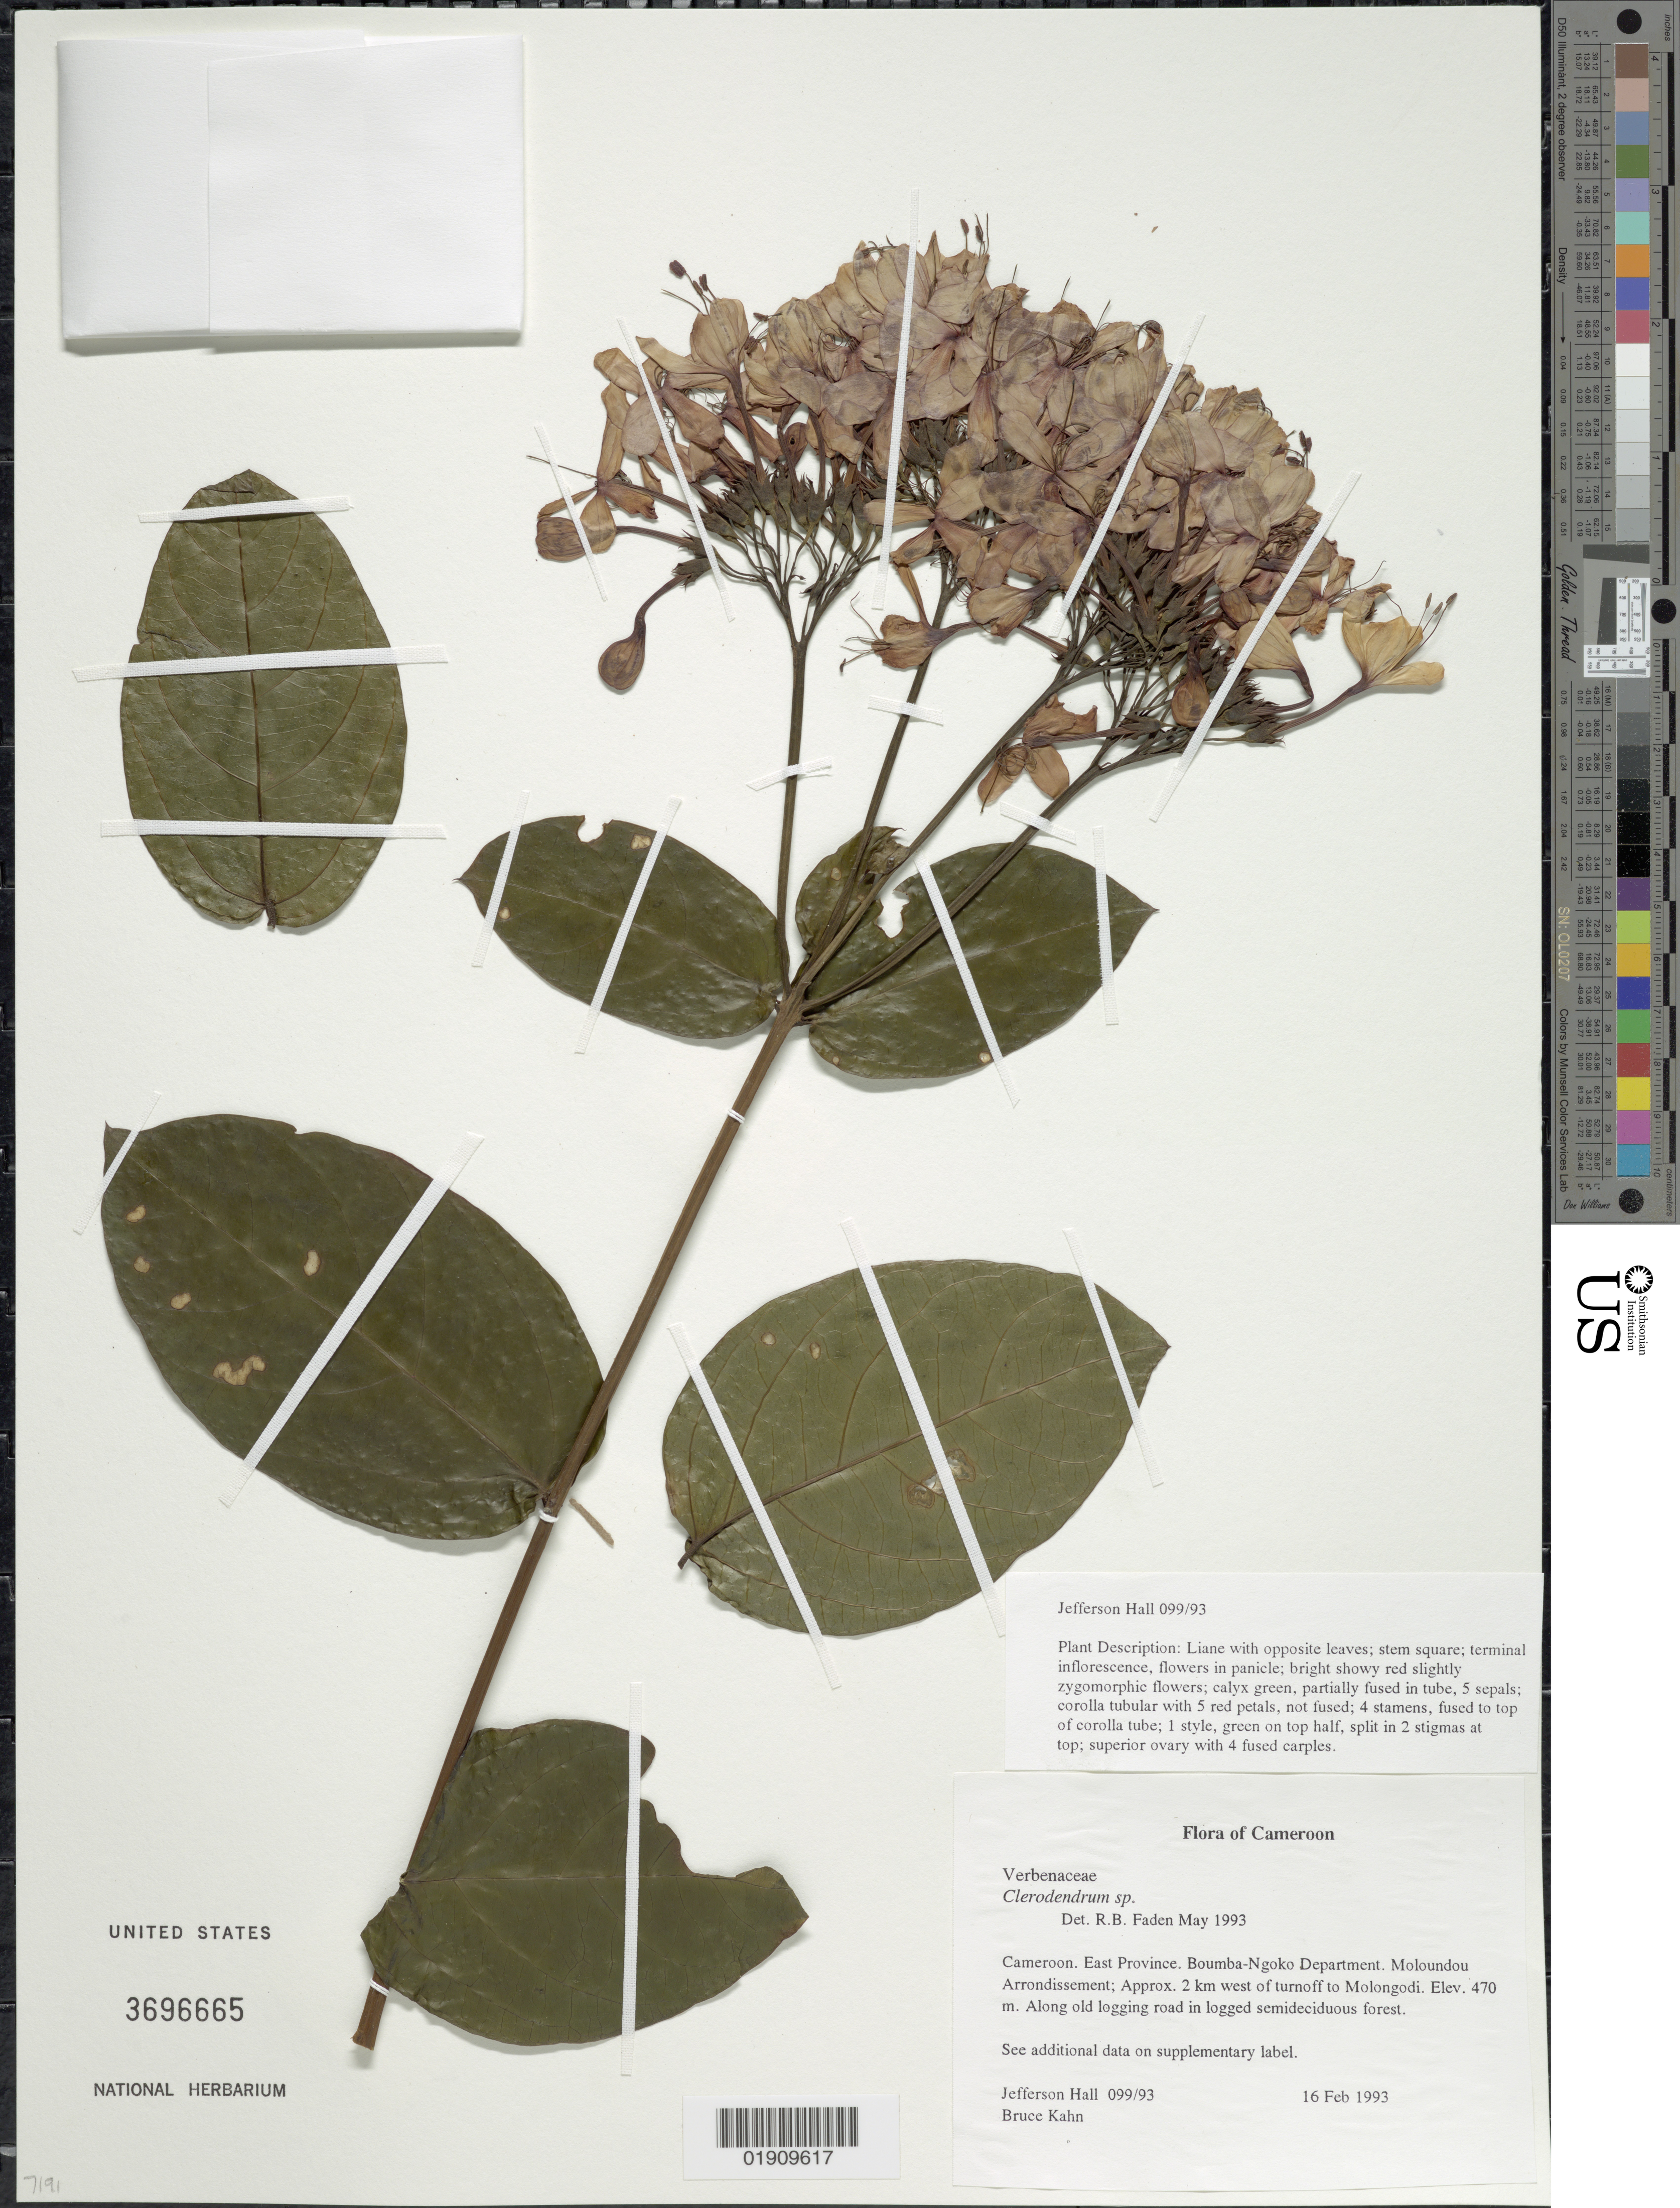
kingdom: Plantae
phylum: Tracheophyta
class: Magnoliopsida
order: Lamiales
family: Lamiaceae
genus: Clerodendrum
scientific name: Clerodendrum sp.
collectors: J. Hall & B. Khan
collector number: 099/93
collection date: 1993-02-16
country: Cameroon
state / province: Est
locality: Boumba-Ngoko Department. Boumba-Ngoko Department. Moloundou Arrondissement; Apprx. 2 km west of turnoff to Molongodi.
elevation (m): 470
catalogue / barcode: US 3696665